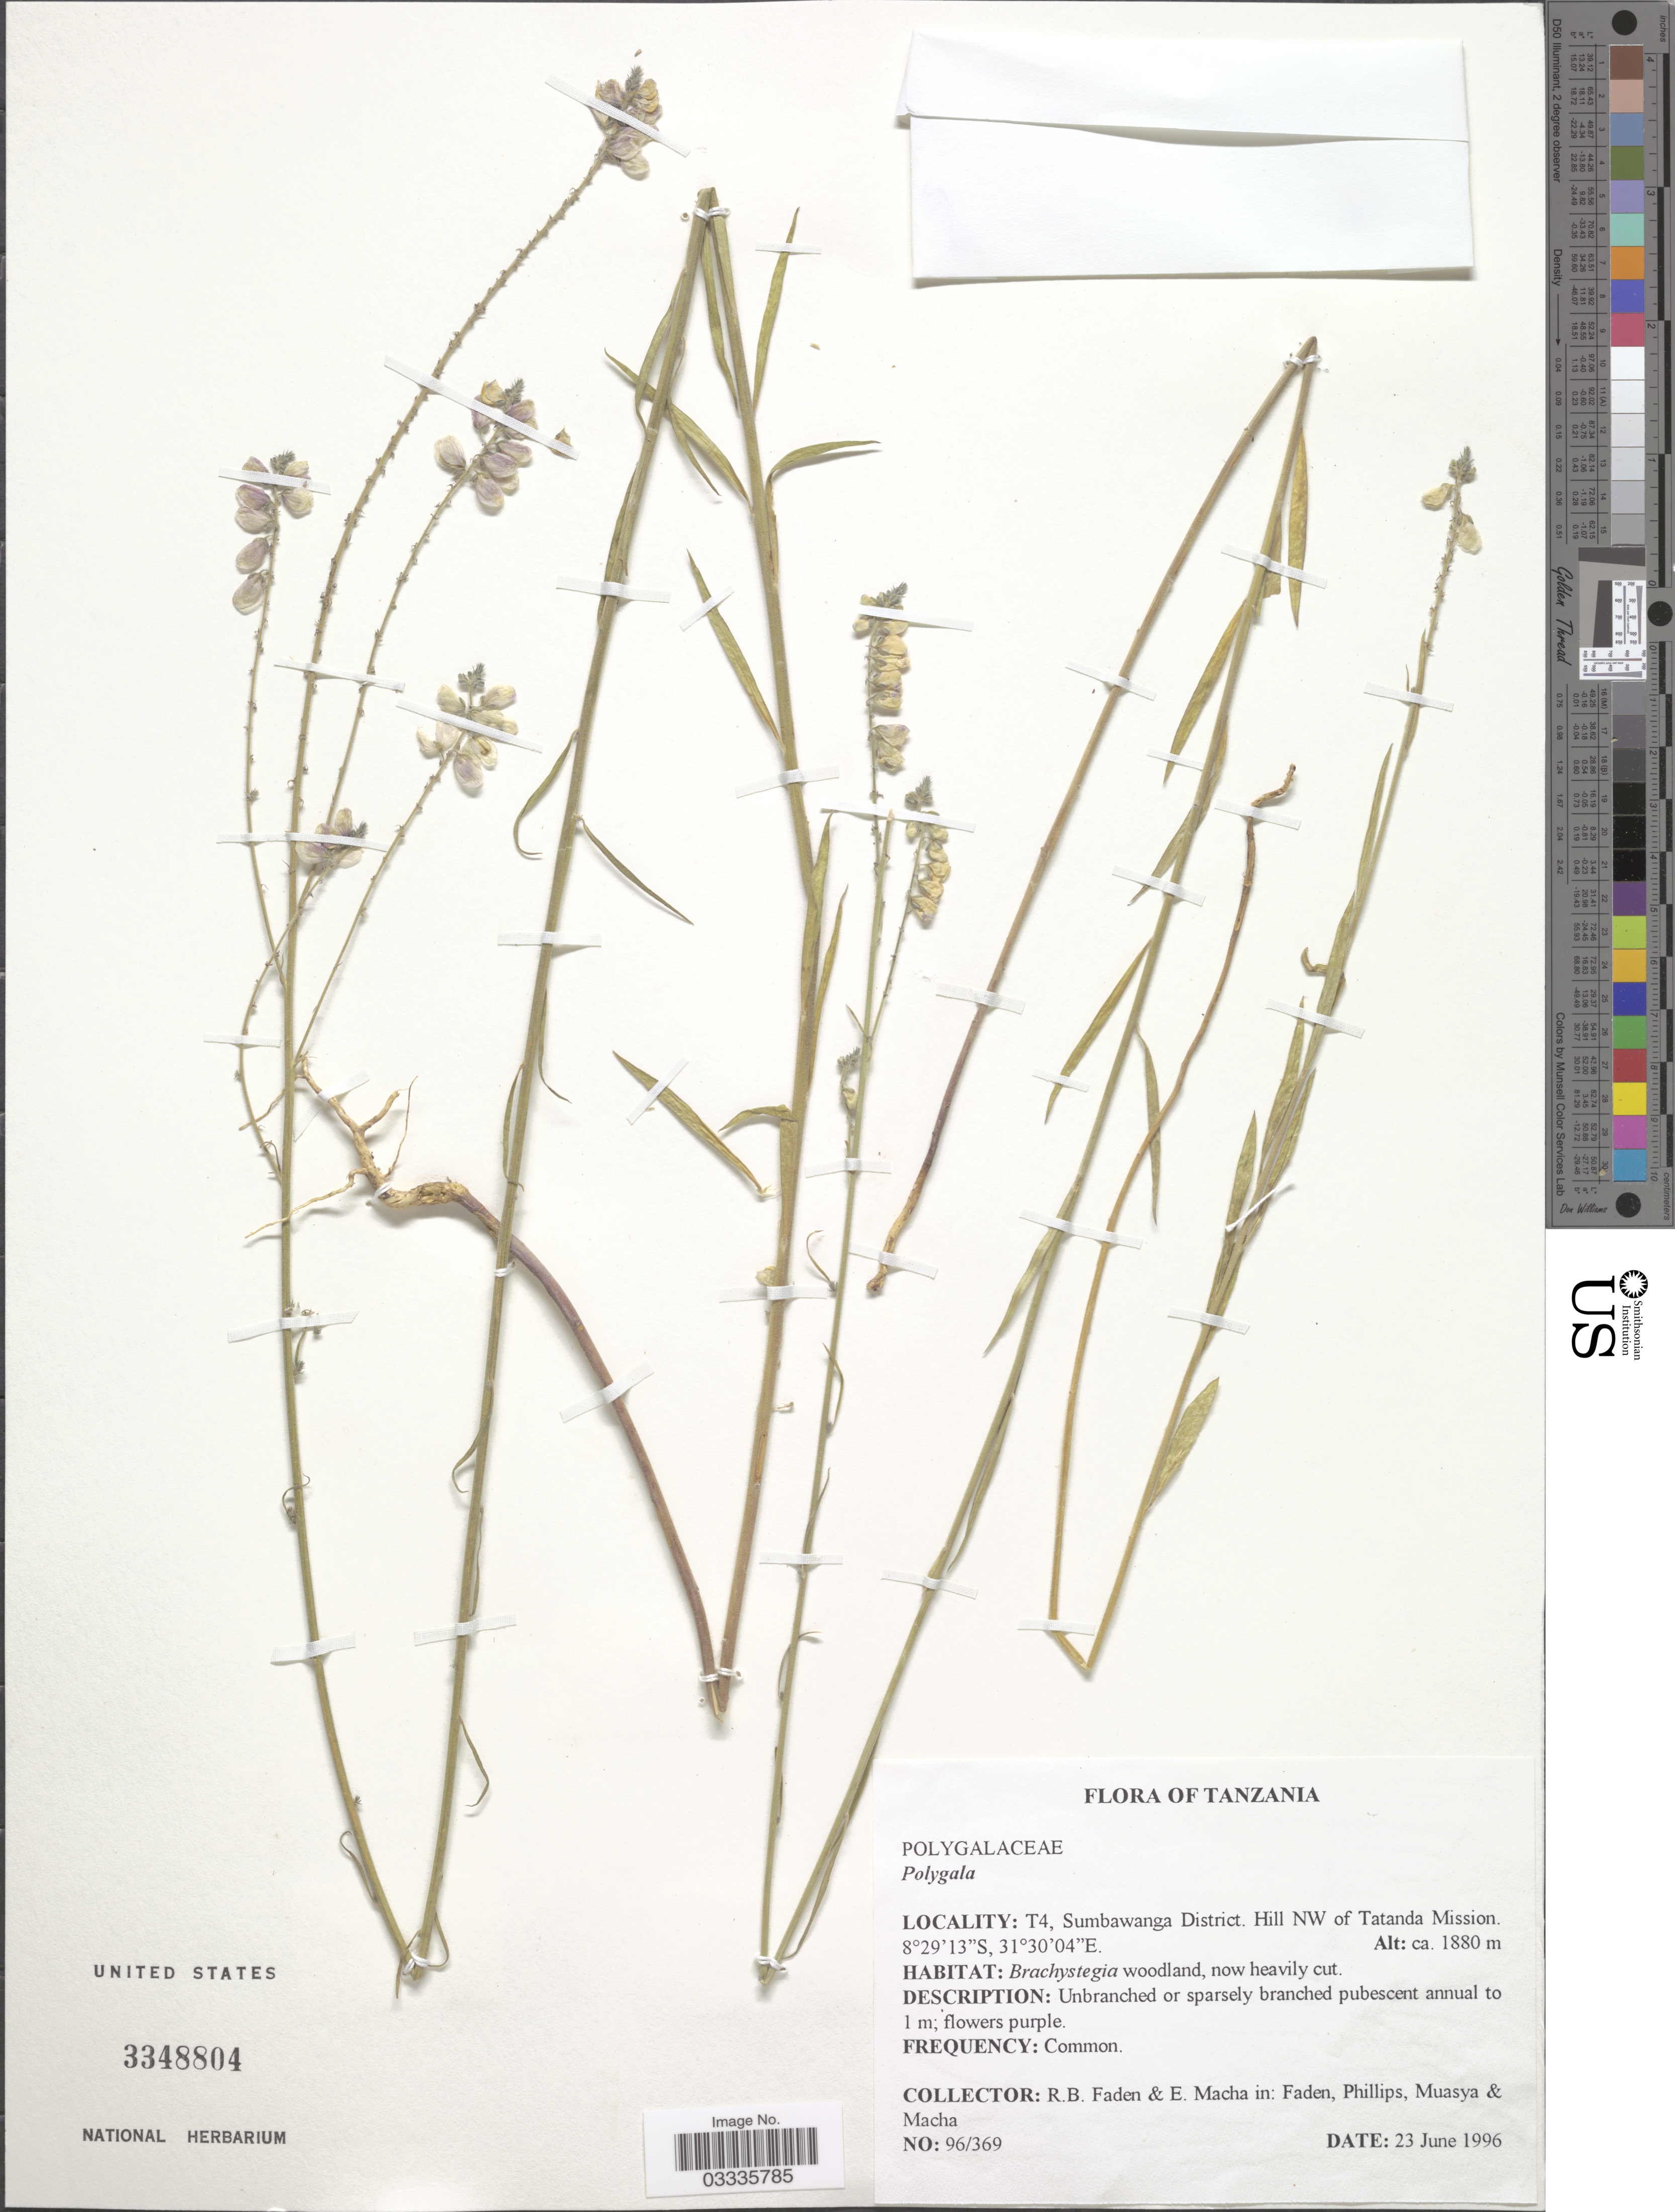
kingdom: Plantae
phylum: Tracheophyta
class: Magnoliopsida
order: Fabales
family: Polygalaceae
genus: Polygala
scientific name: Polygala sp.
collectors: R. B. Faden, E. Macha, -- Faden, Phillips & et al.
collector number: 96/369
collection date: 1996-06-23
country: Tanzania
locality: T4, Sumbawanga District. Hill NW of Tatanda Mission.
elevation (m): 1880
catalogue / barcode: US 3348804